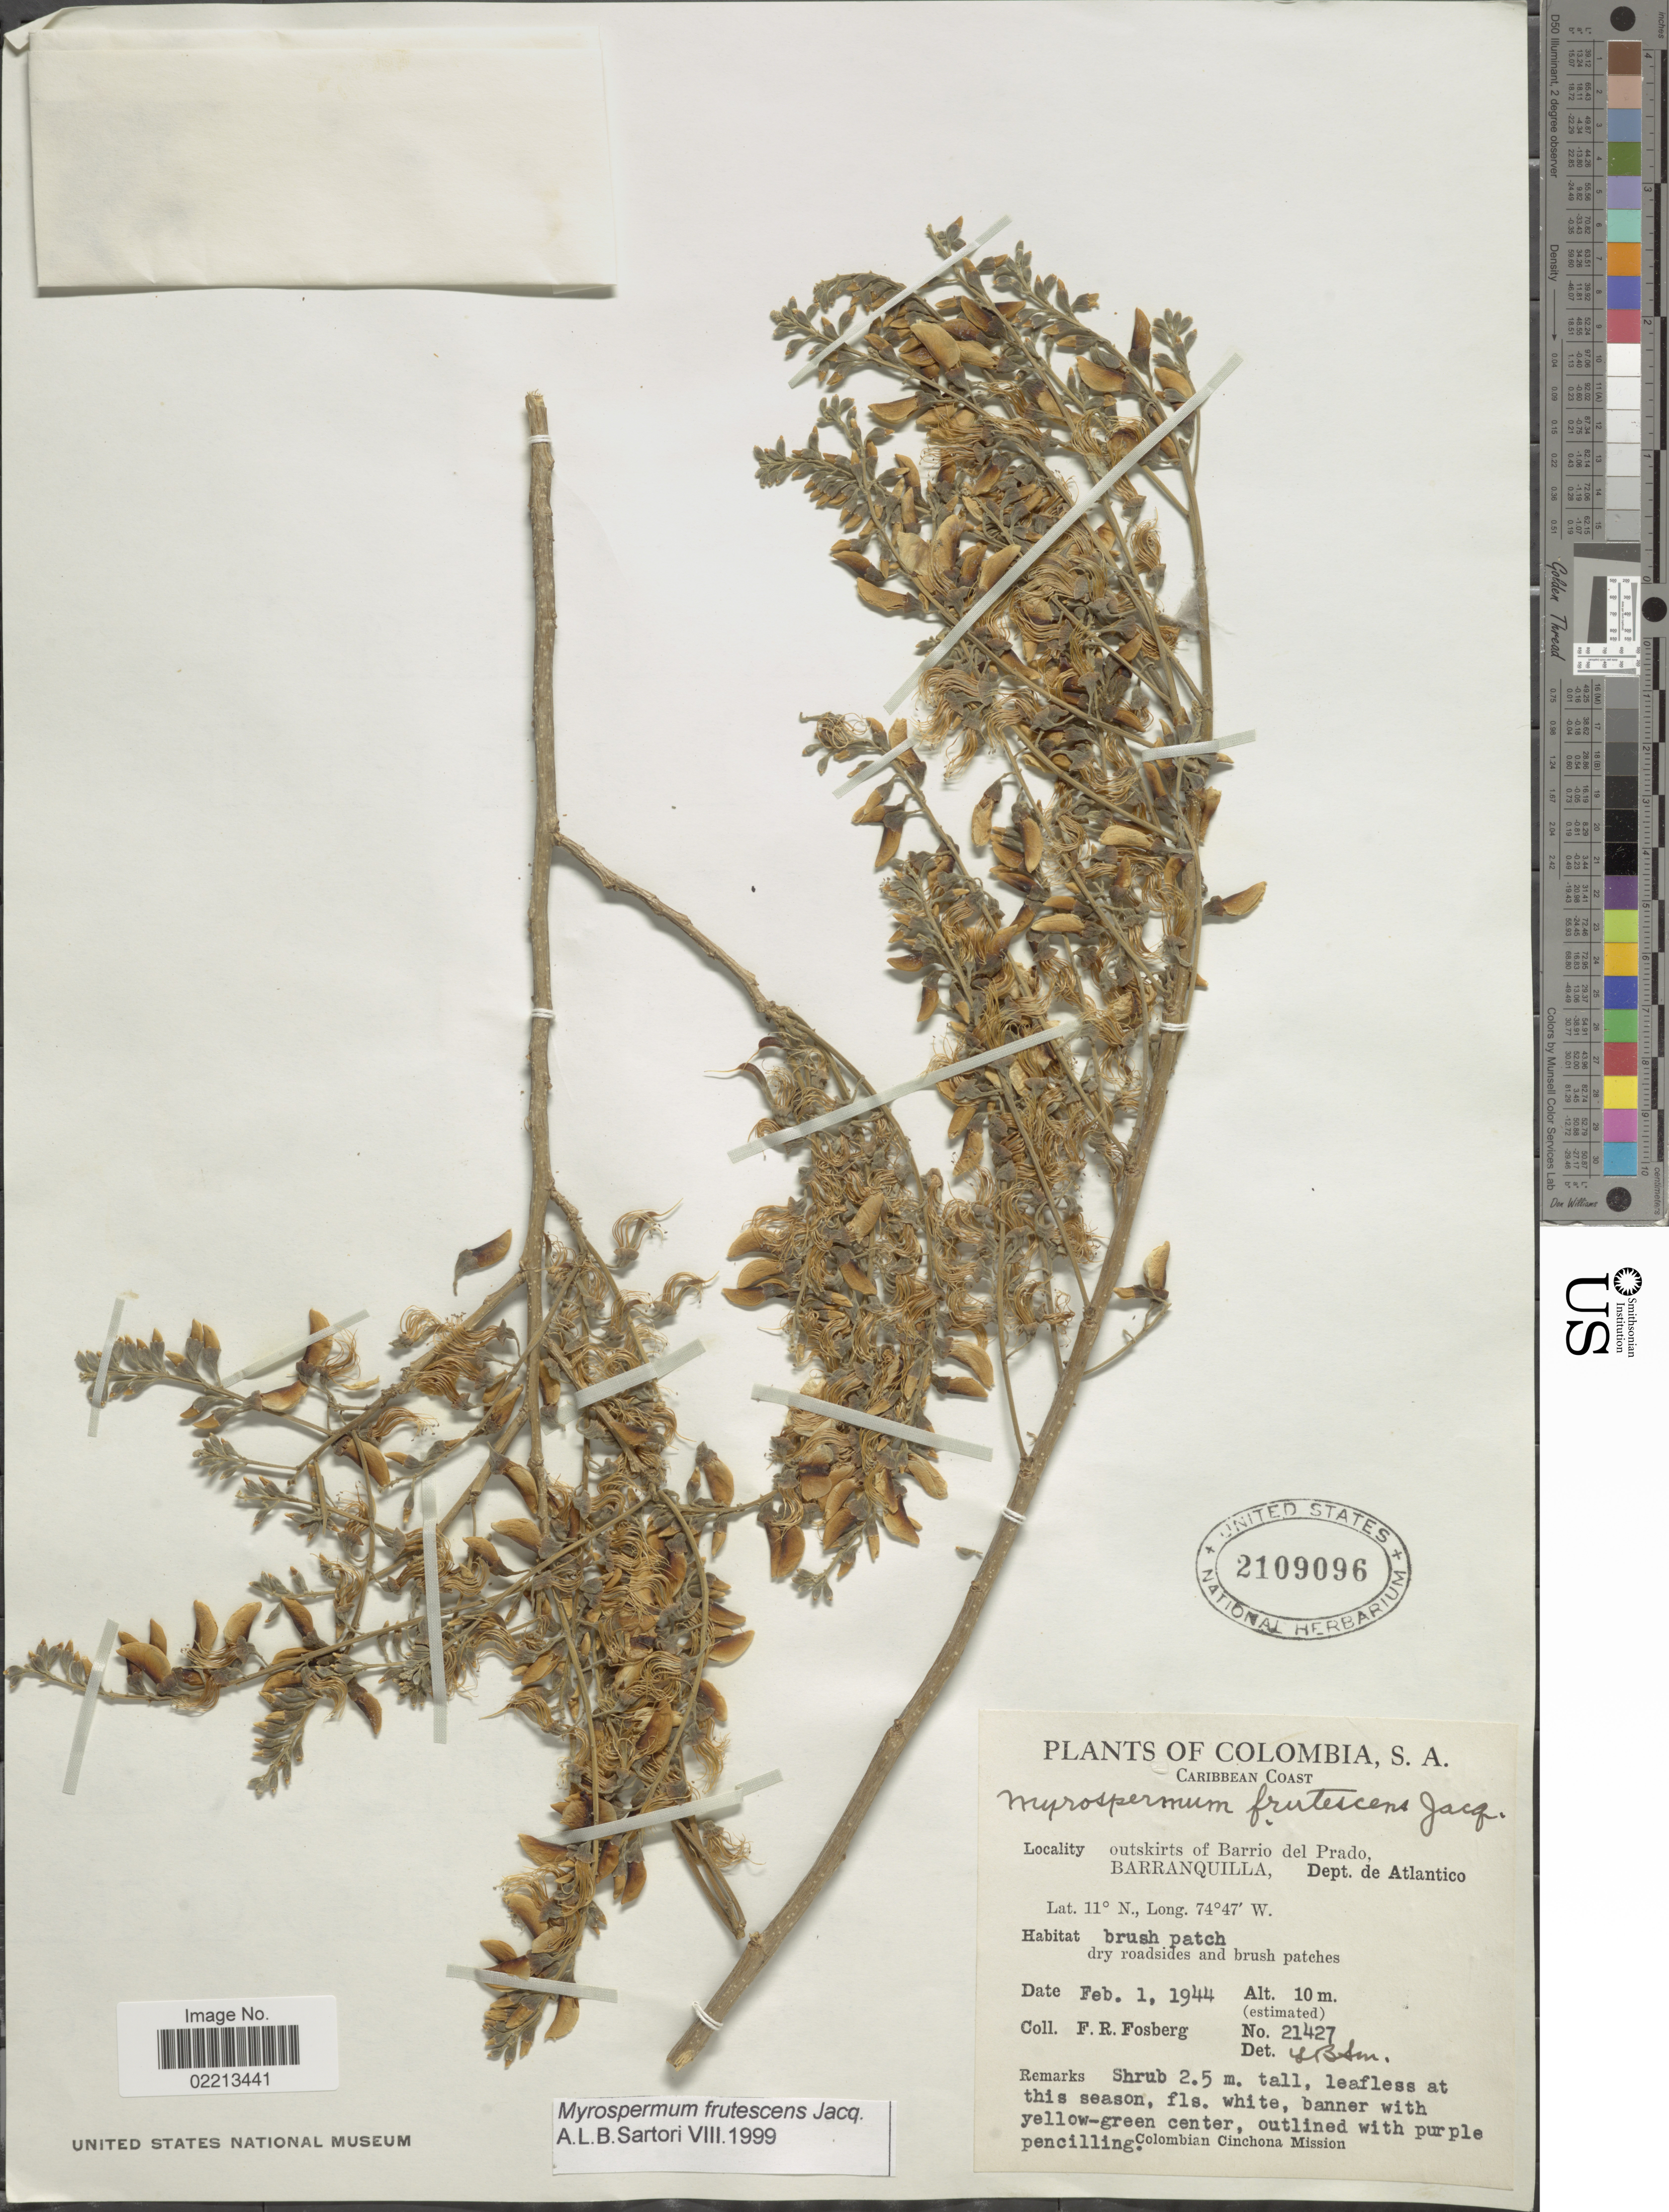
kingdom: Plantae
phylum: Tracheophyta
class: Magnoliopsida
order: Fabales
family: Fabaceae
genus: Myrospermum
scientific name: Myrospermum frutescens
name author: Jacq.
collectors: F. R. Fosberg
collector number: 21427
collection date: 1944-02-01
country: Colombia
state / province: Atlántico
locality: Outskirts of Barrio del Prado. Barranquilla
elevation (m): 10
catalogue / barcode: US 2109096